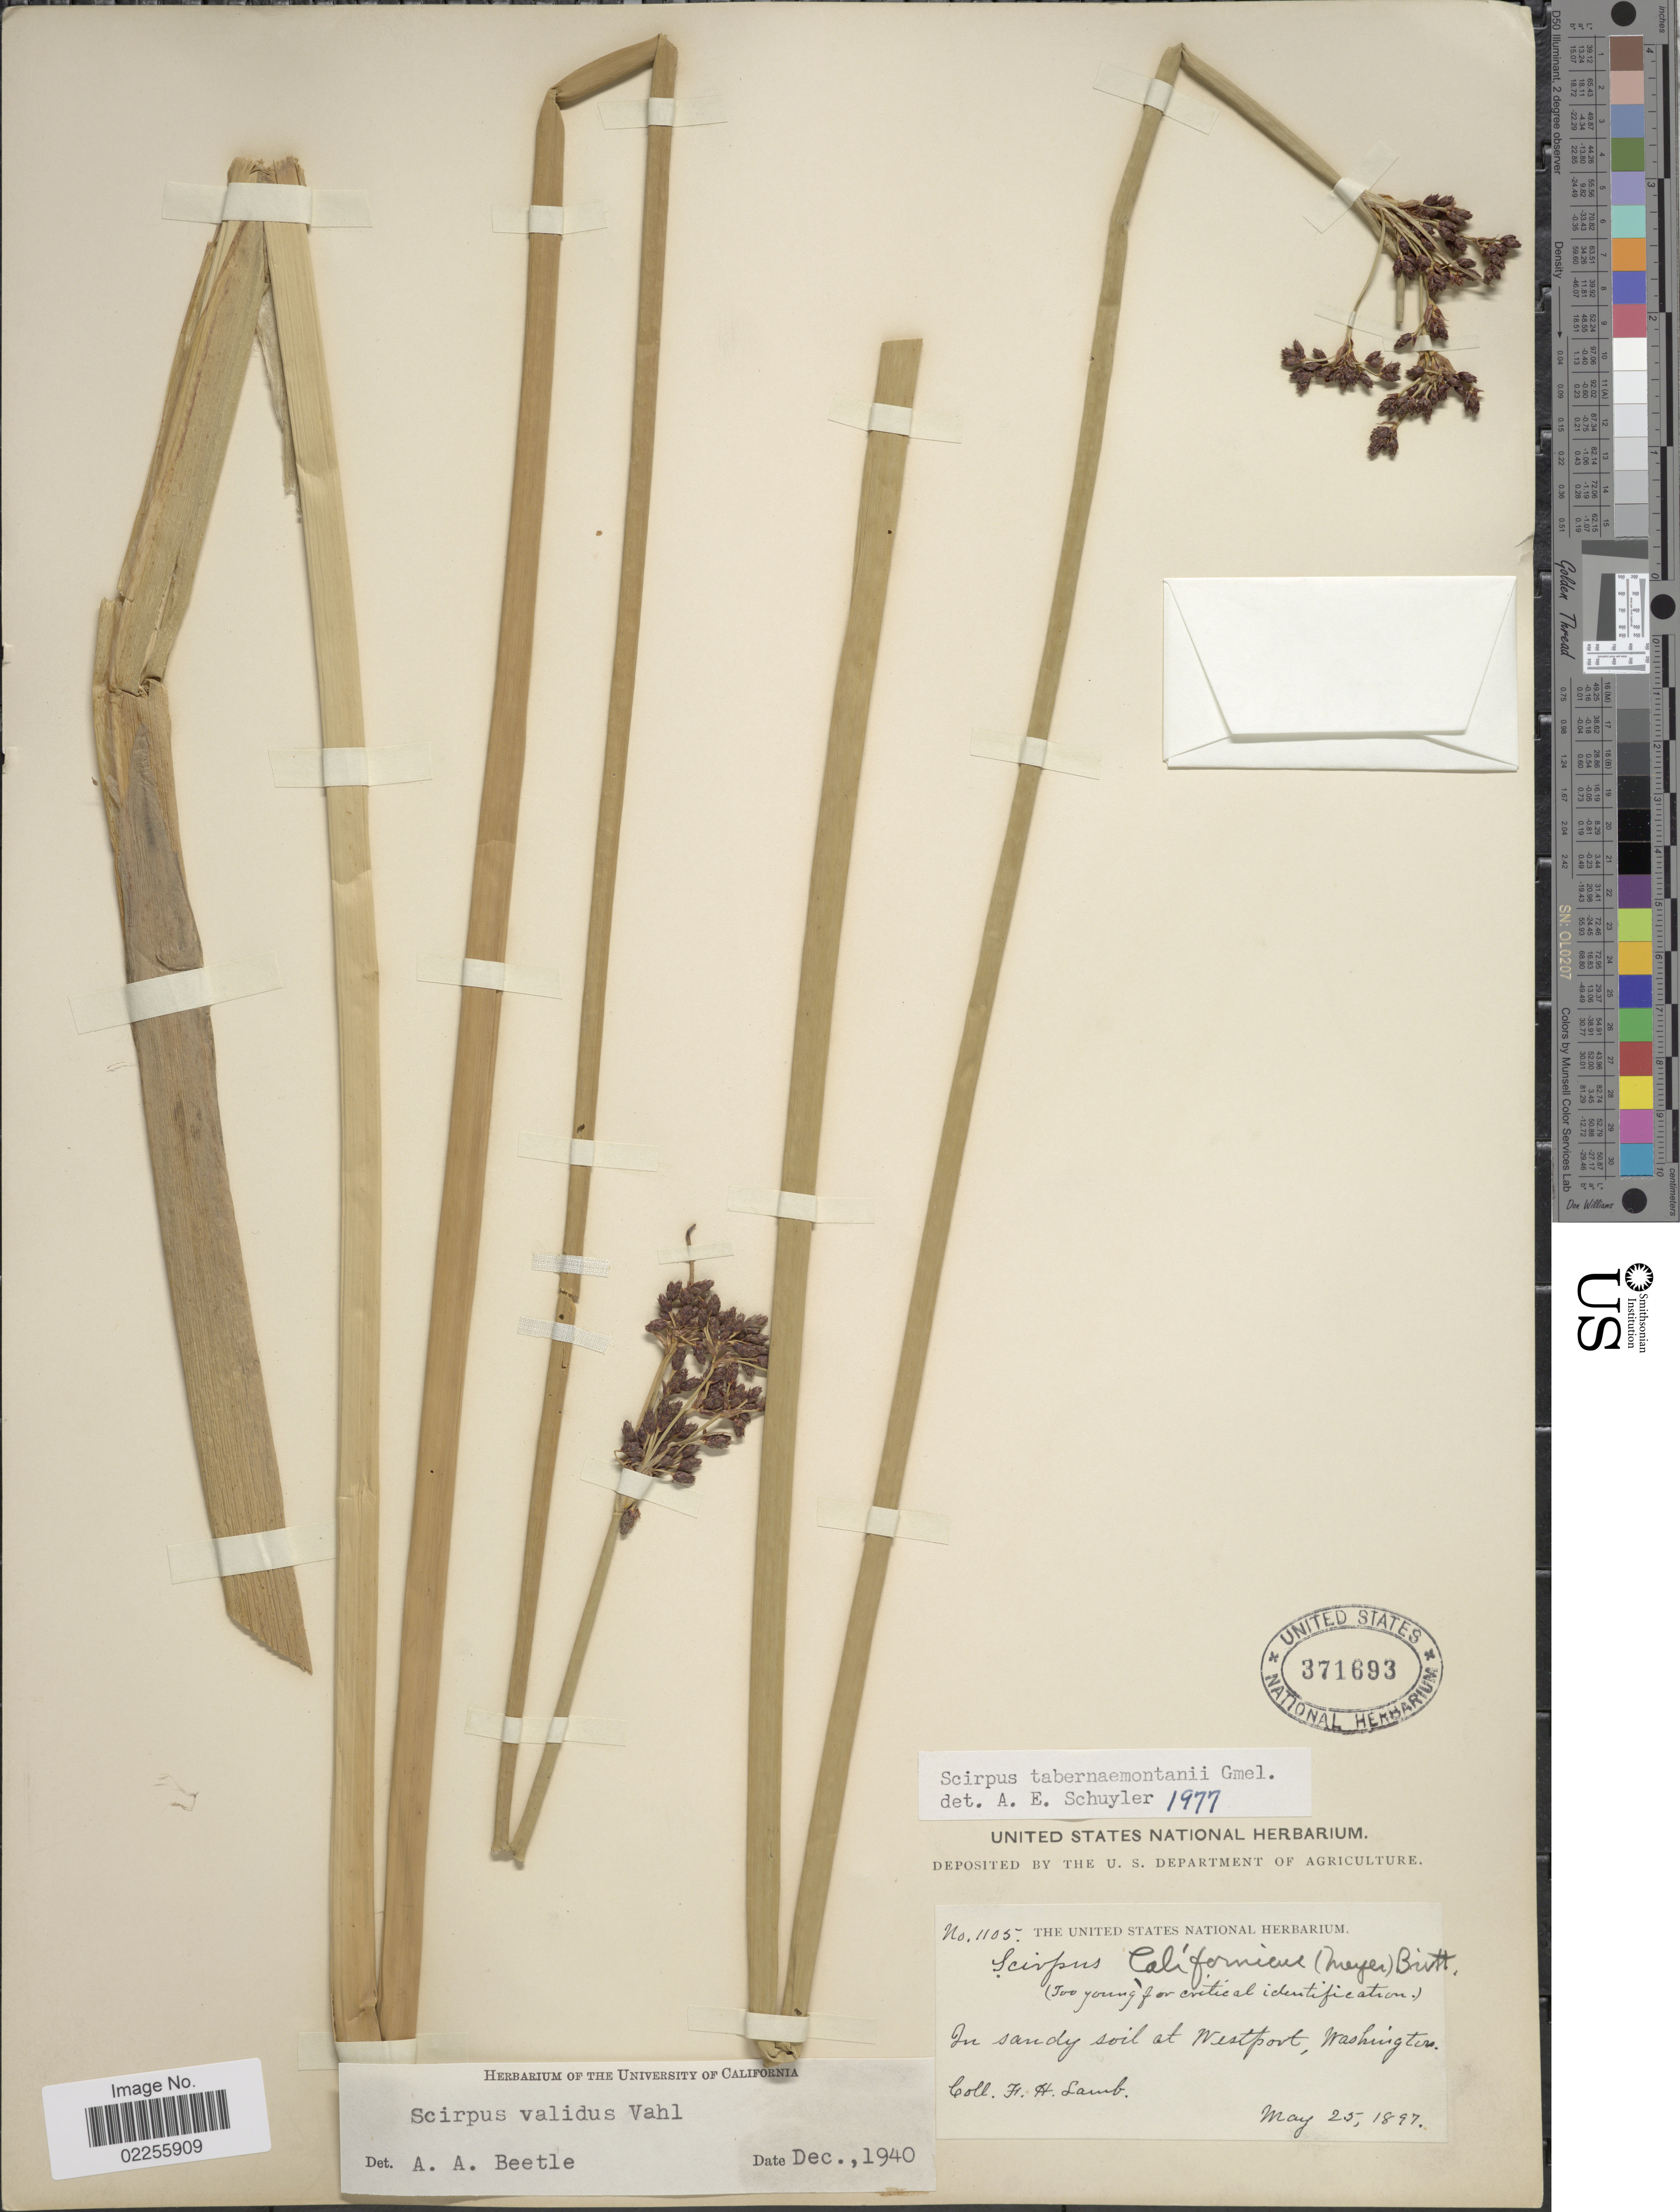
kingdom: Plantae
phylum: Tracheophyta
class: Liliopsida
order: Poales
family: Cyperaceae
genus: Schoenoplectus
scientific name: Schoenoplectus tabernaemontani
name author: (C.C. Gmel.) Palla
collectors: F. H. Lamb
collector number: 1105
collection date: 1897-05-25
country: United States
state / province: Washington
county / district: Grays Harbor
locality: In sandy soil at Westport.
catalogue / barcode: US 371693